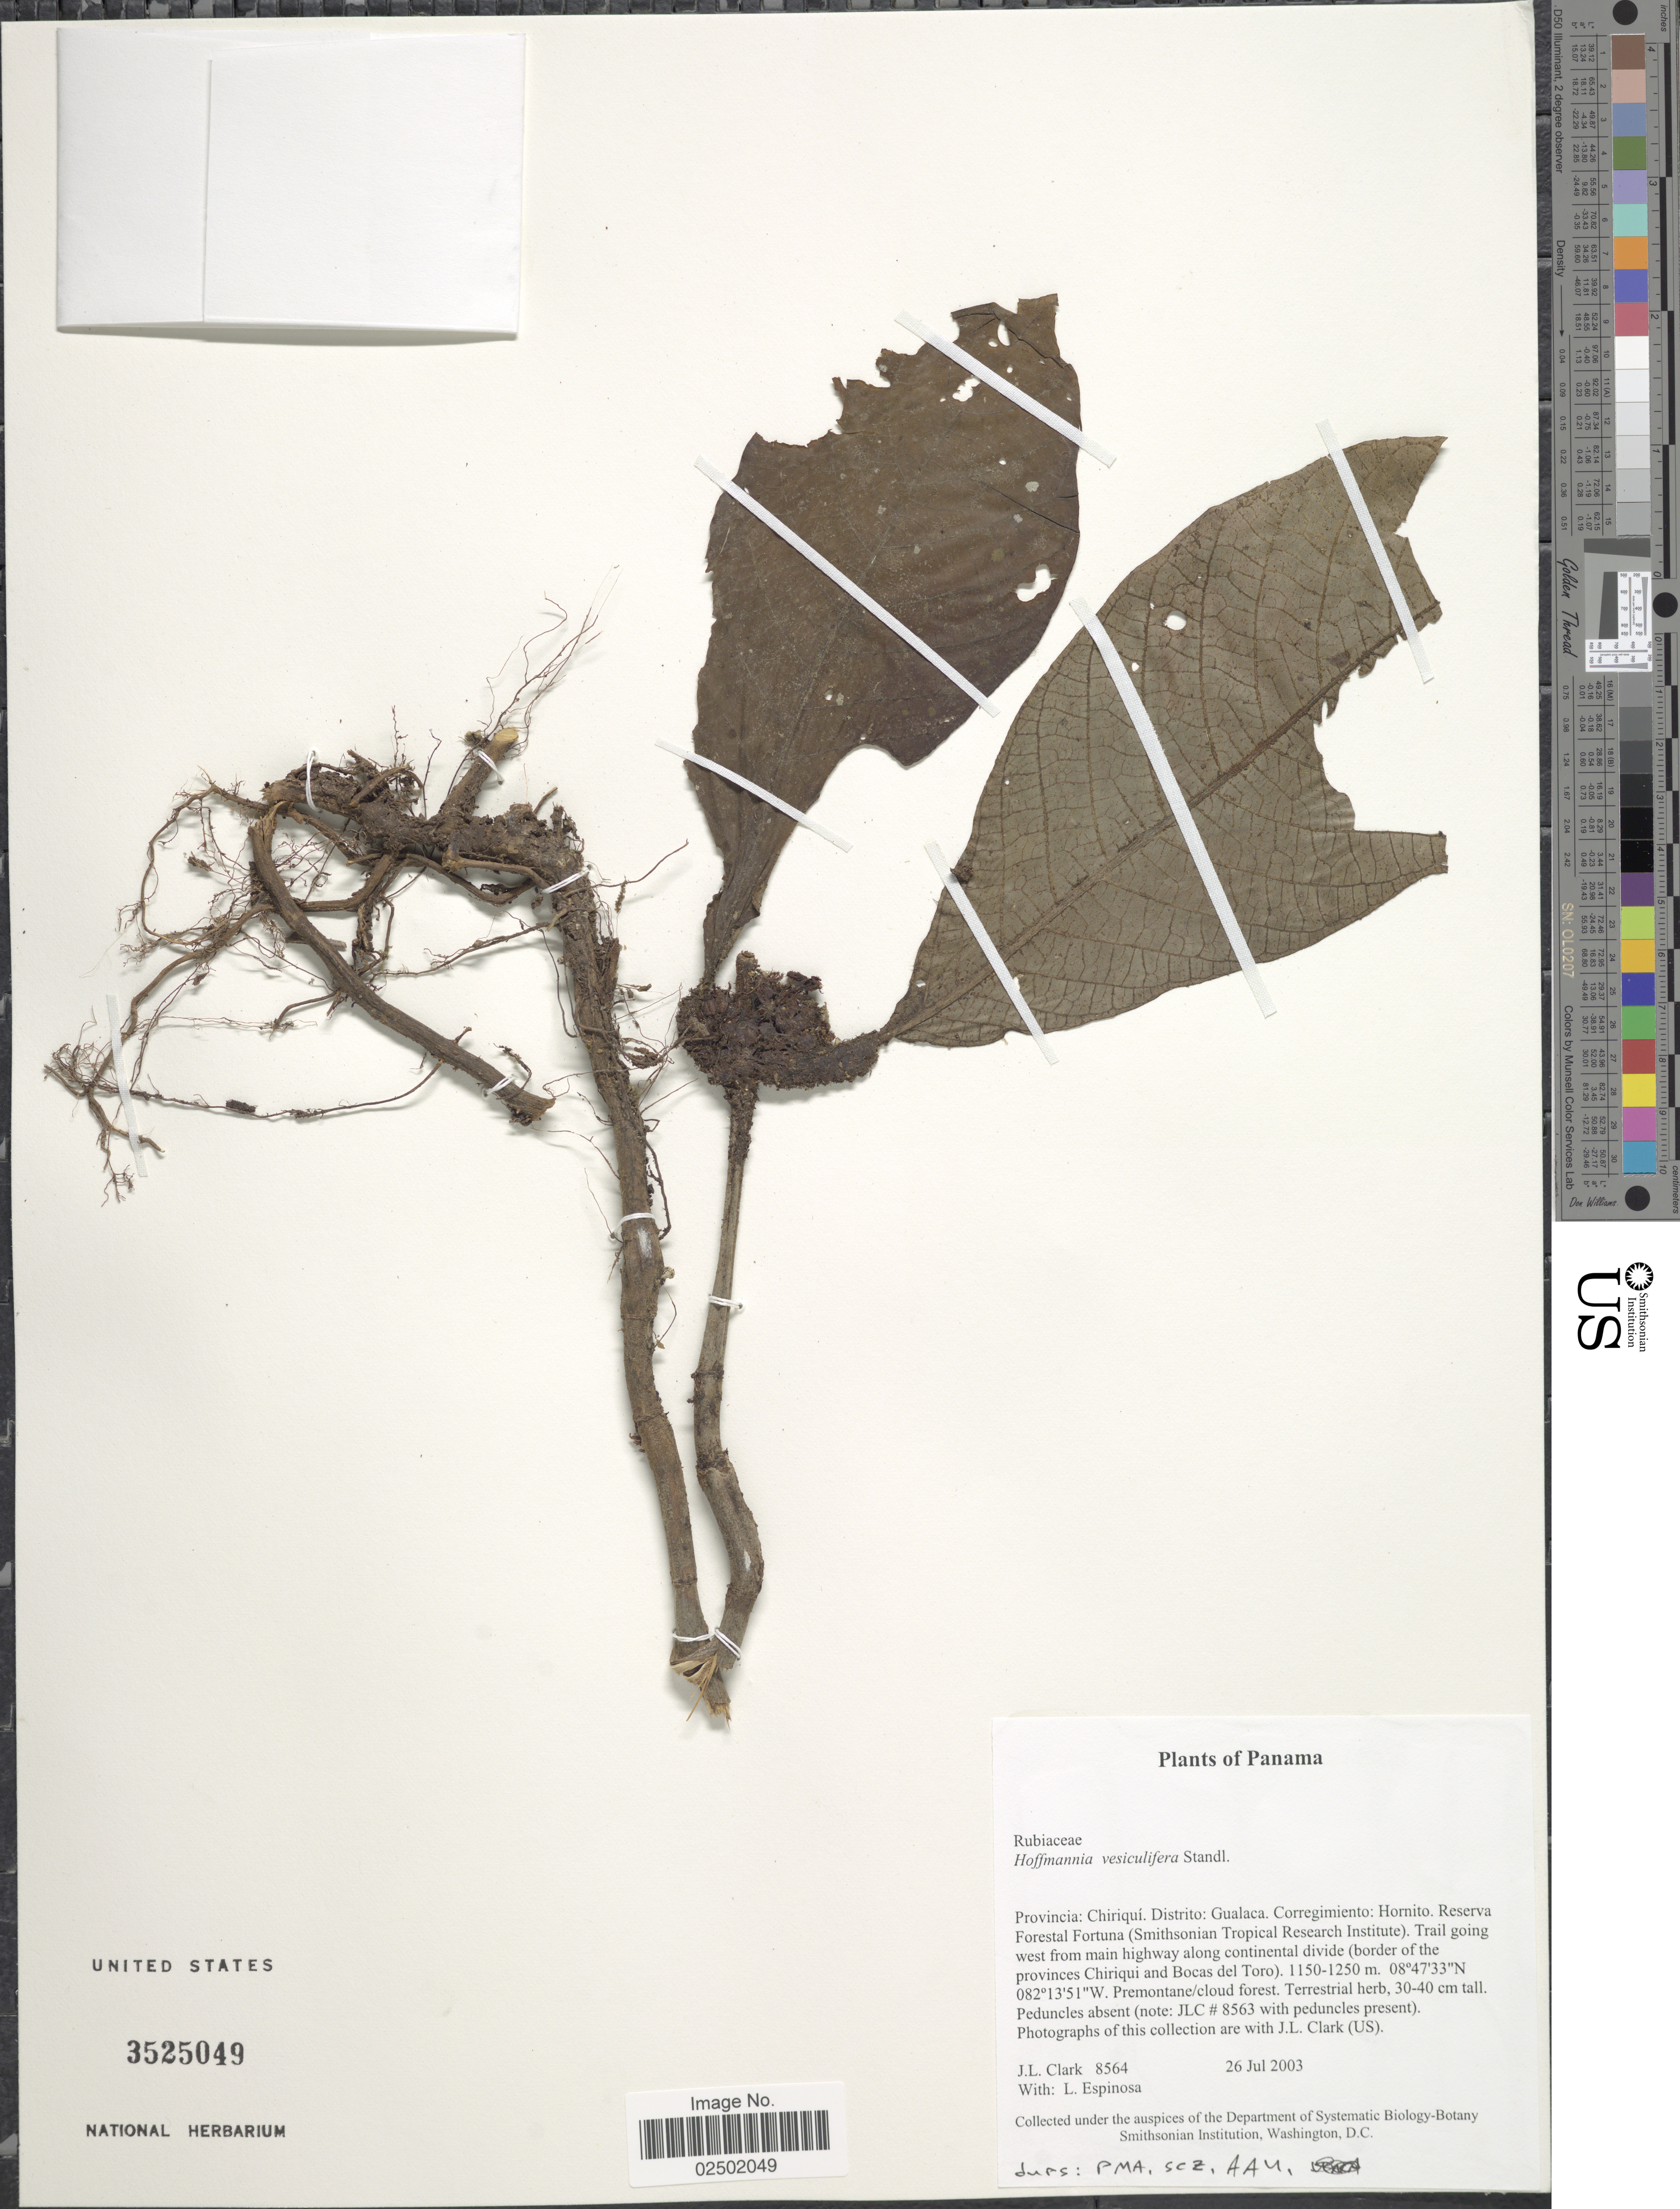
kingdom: Plantae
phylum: Tracheophyta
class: Magnoliopsida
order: Gentianales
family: Rubiaceae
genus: Hoffmannia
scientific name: Hoffmannia vesiculifera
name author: Standl.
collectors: J. L. Clark & L. Espinosa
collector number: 8564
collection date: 2003-07-26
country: Panama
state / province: Chiriqui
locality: Provincia: Chiriqui. Distrito: Gualaca. Corregimiento: Hornito. Reserva Forestal Fortuna (Smithsonian Tropical Research Institute). Trail going west from main highway along continental divide (border of the provinces Chiriqui and Bocas del Toro)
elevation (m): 1150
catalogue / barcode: US 3525049